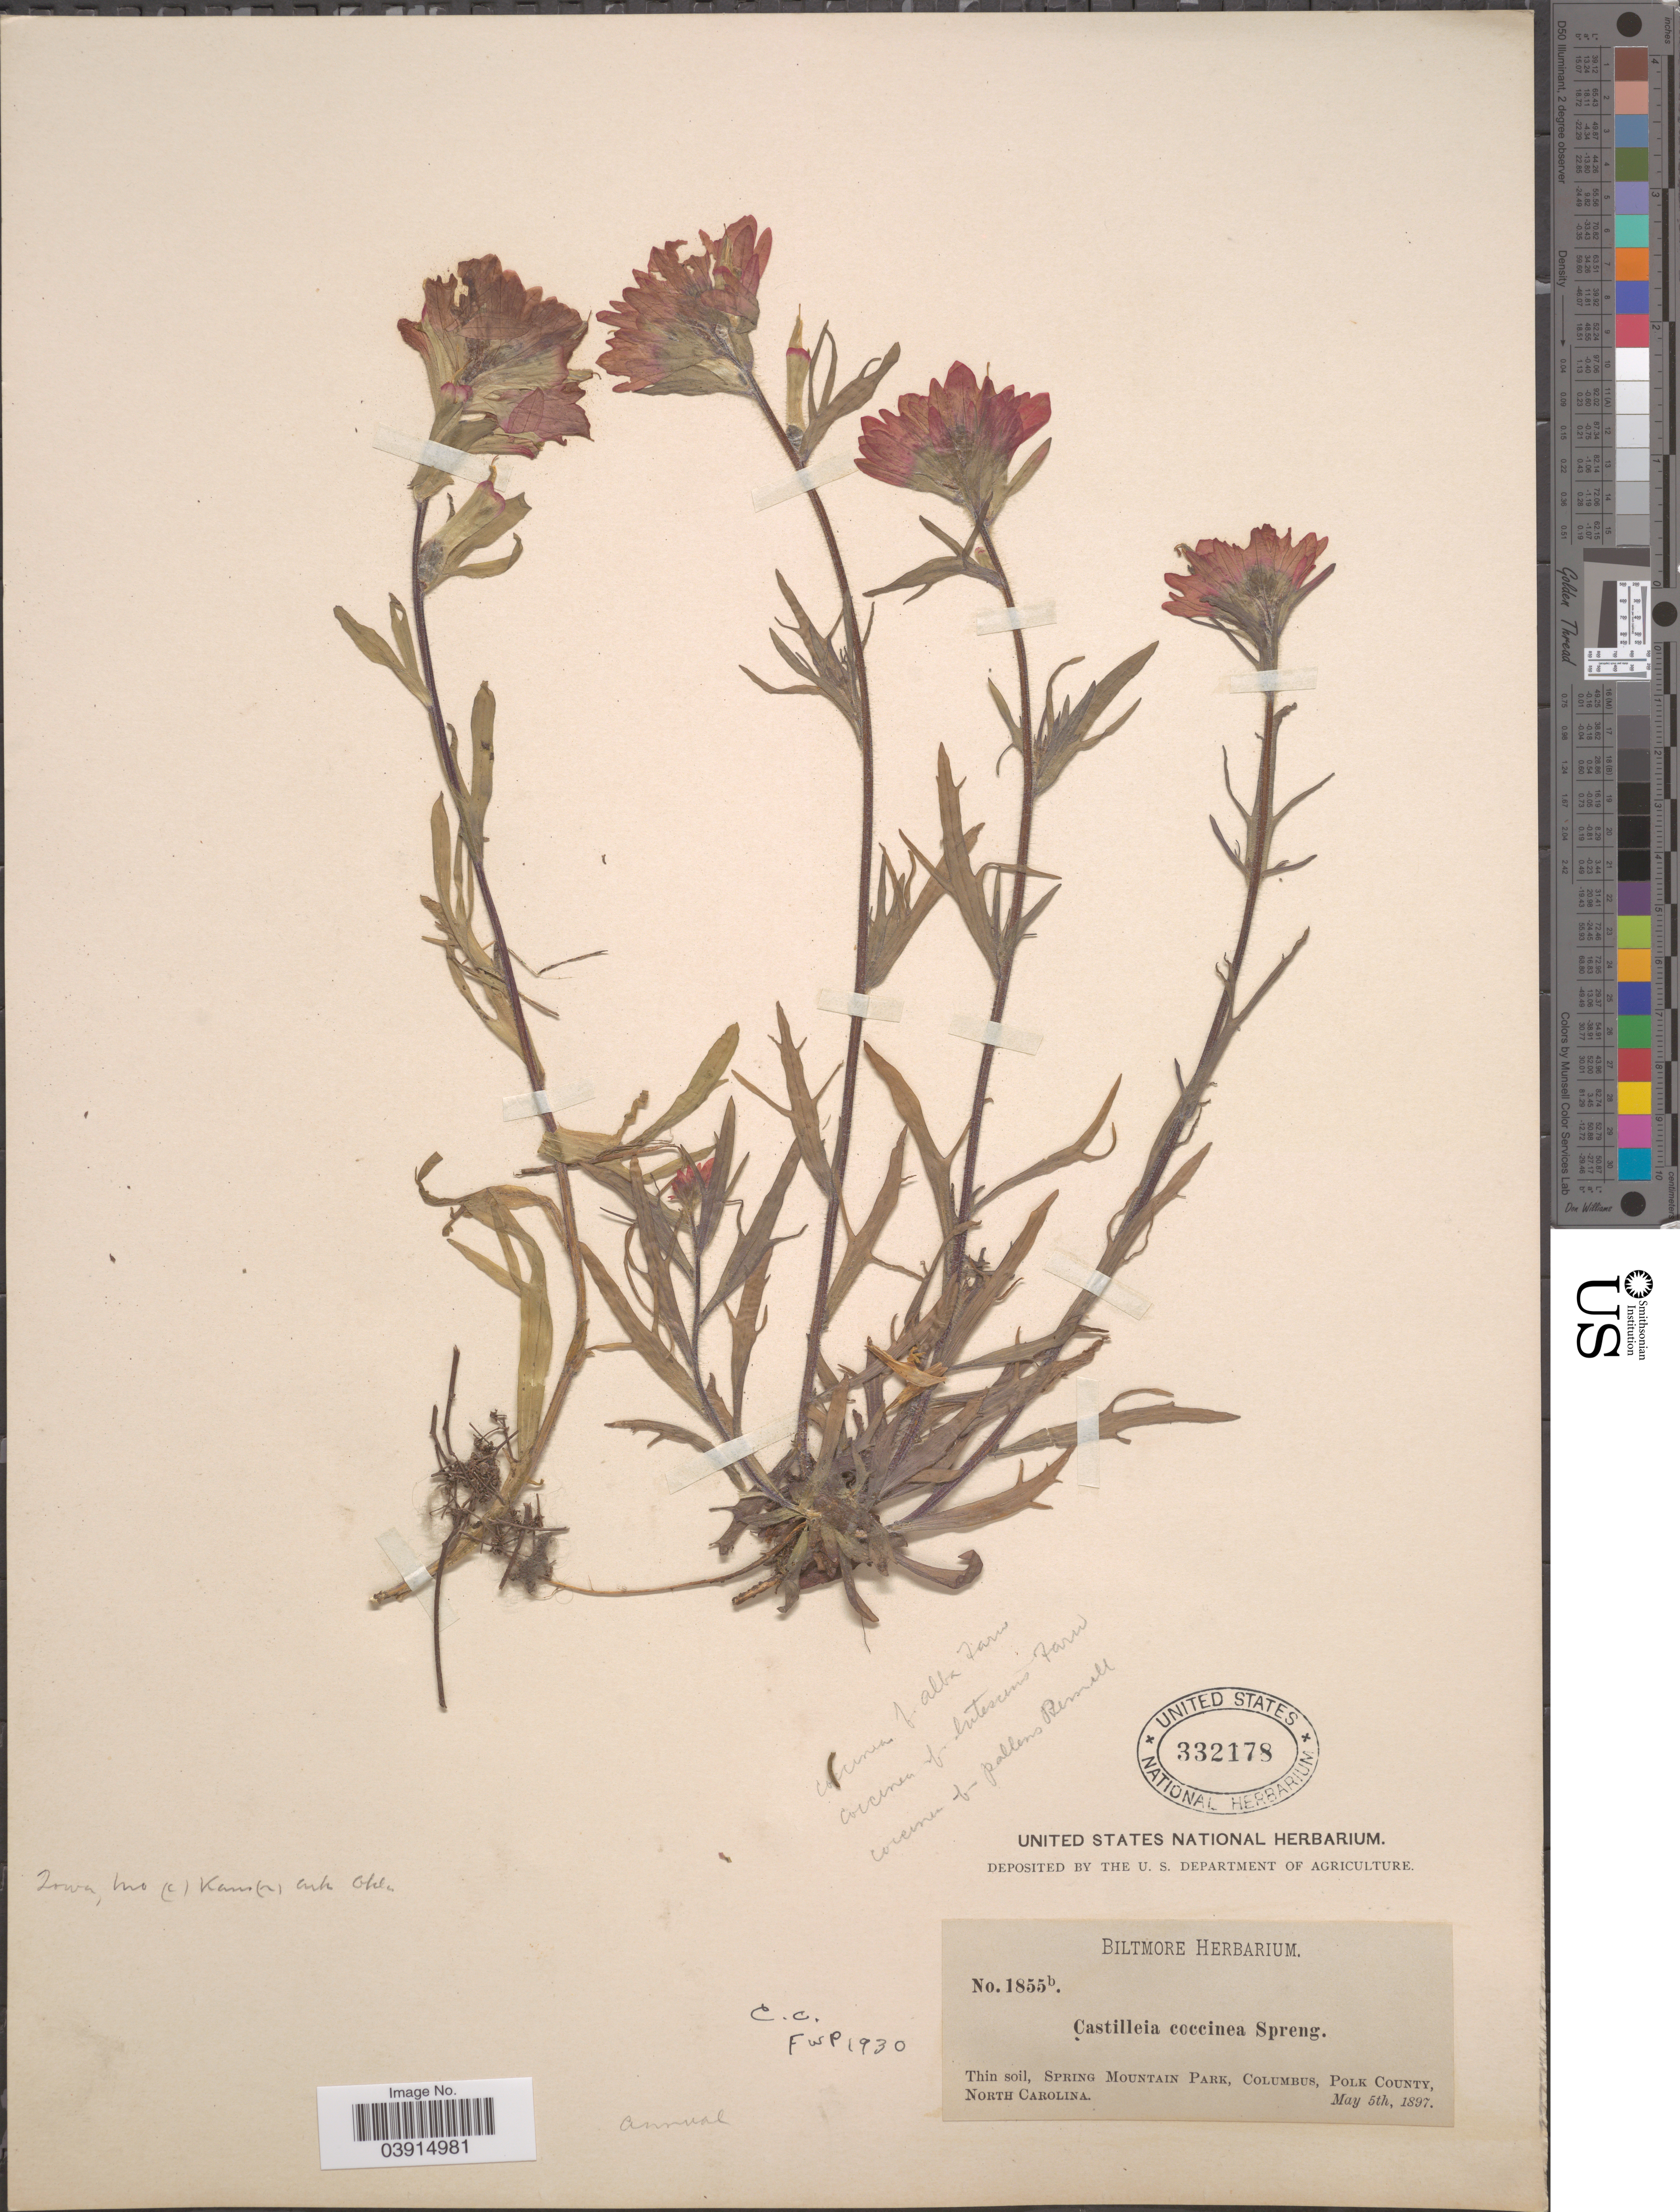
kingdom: Plantae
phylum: Tracheophyta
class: Magnoliopsida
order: Lamiales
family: Orobanchaceae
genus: Castilleja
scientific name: Castilleja sp.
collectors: ex herb. Biltmore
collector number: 1855b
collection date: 1897-05-05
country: United States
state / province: North Carolina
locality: Spring Mountain Park, Columbus, Polk County.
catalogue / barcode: US 332178